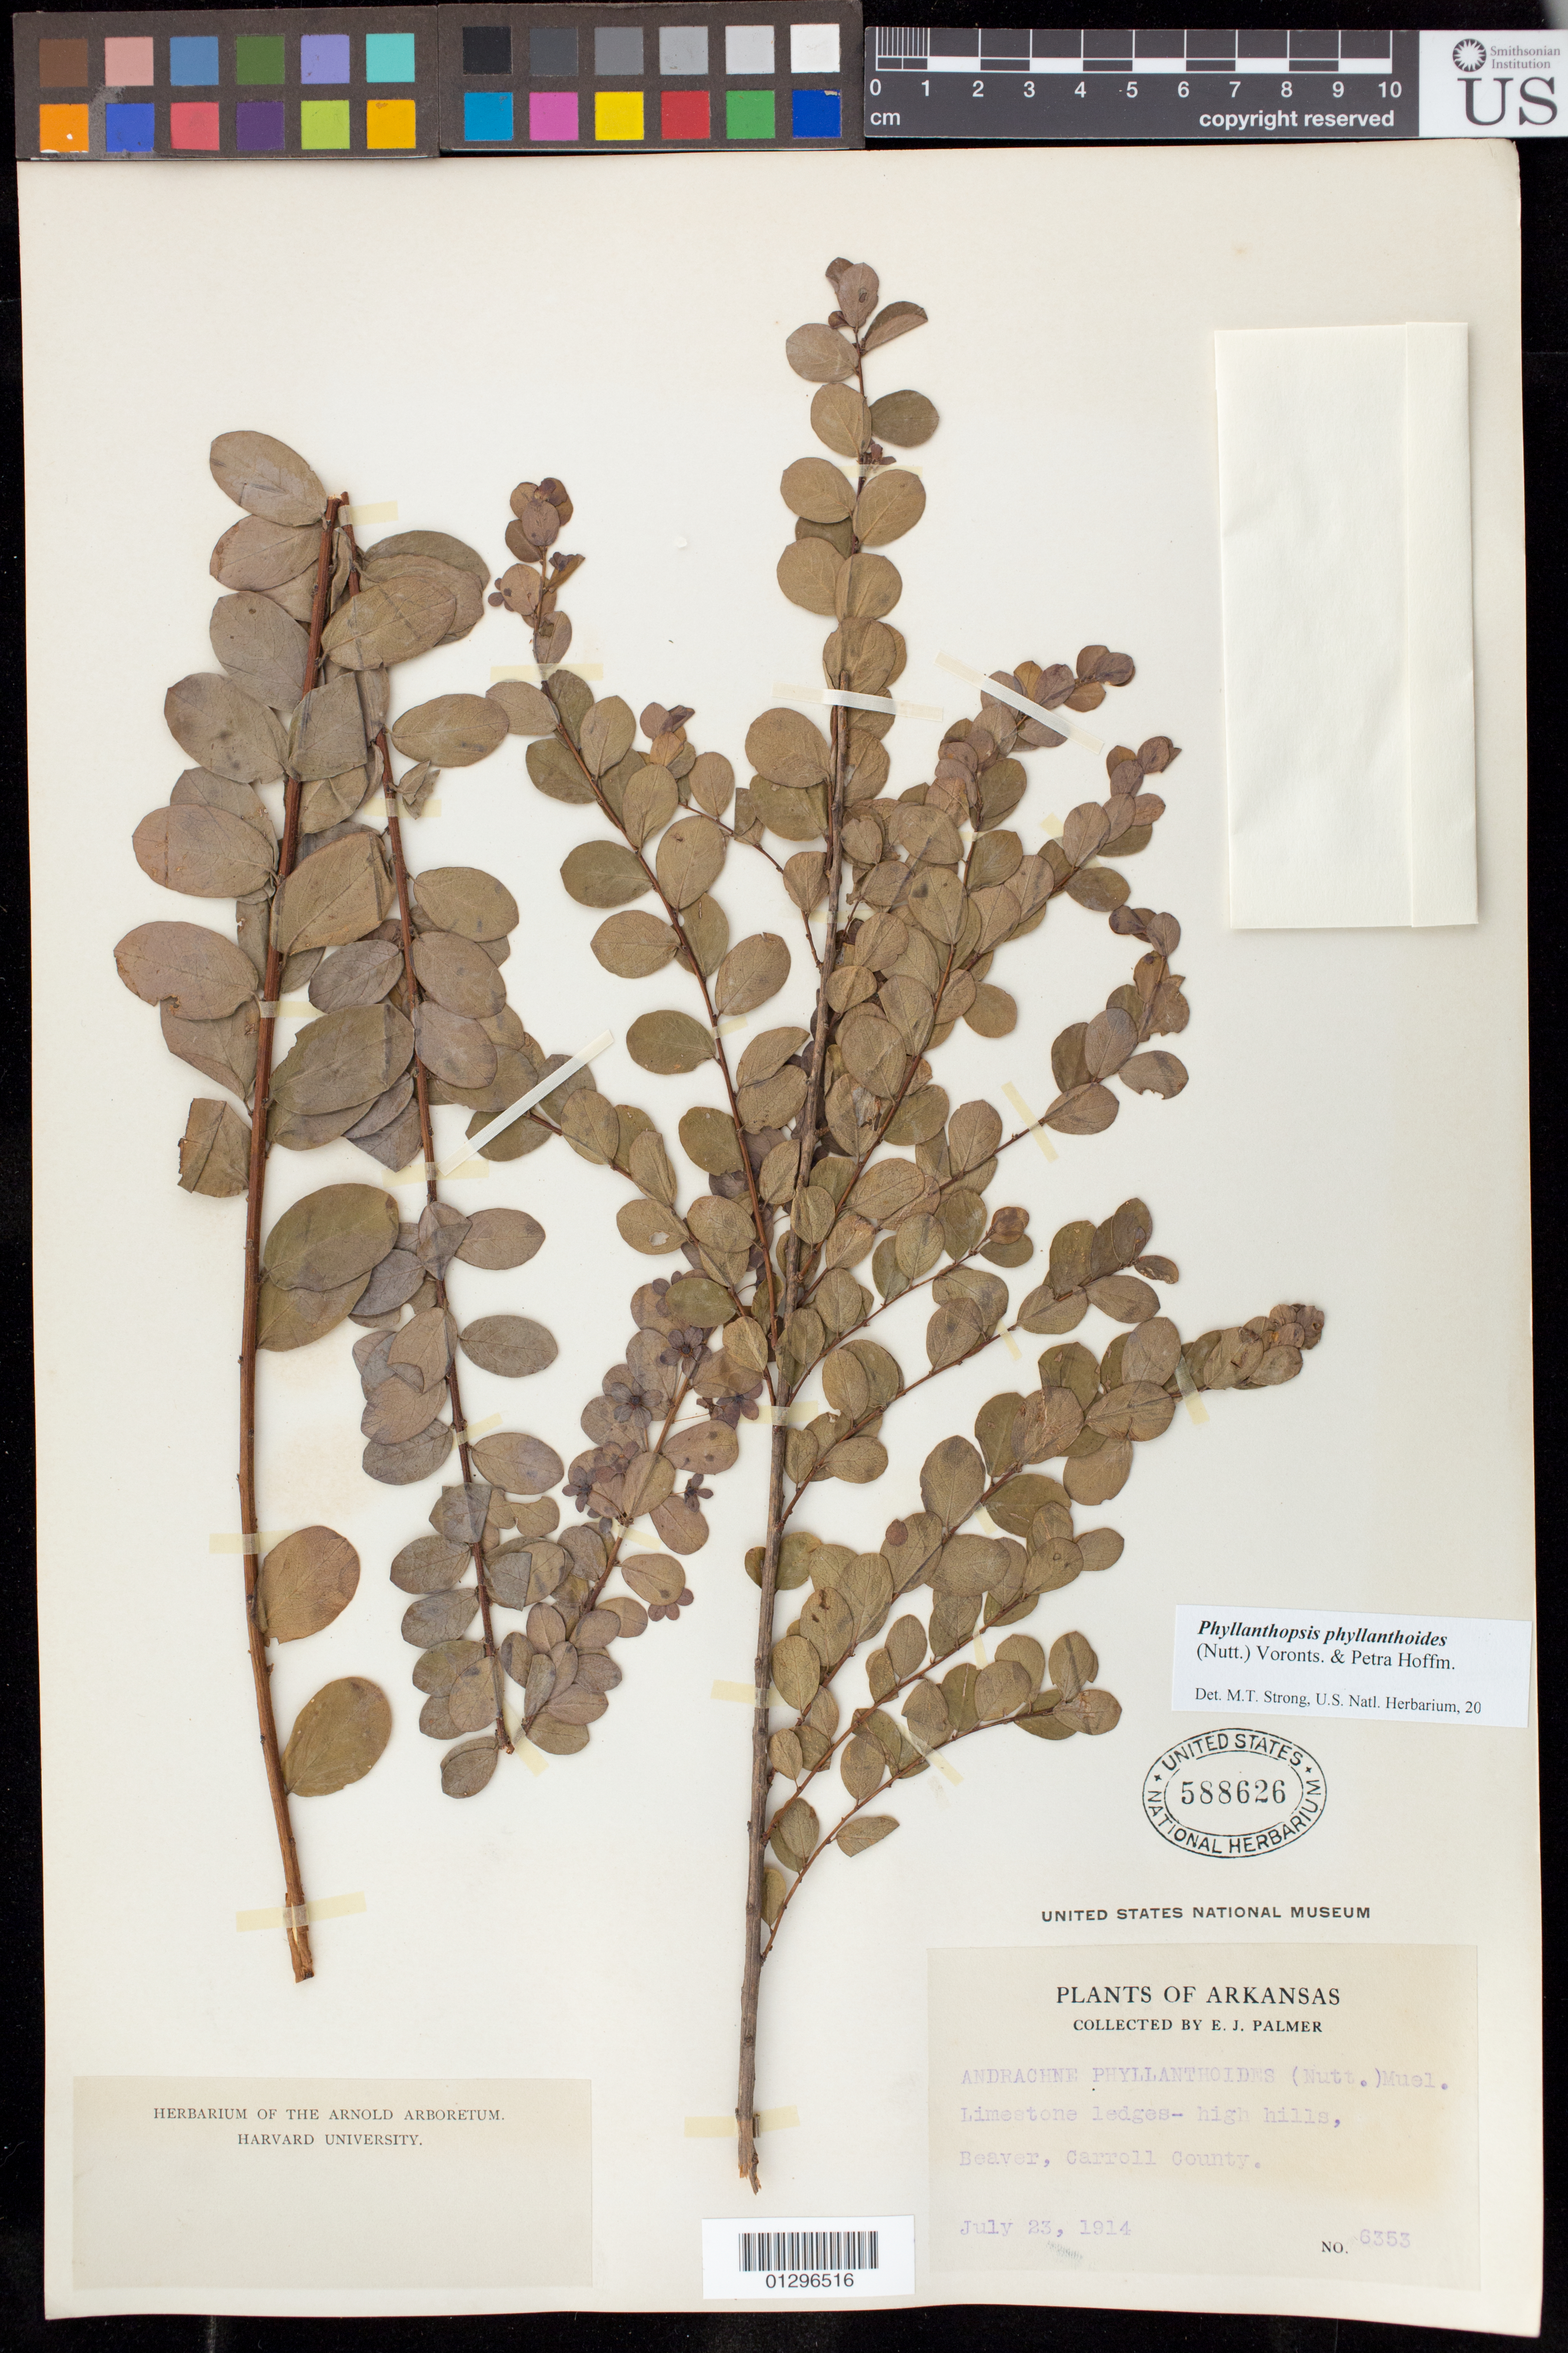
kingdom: Plantae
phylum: Tracheophyta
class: Magnoliopsida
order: Malpighiales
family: Phyllanthaceae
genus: Phyllanthopsis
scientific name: Phyllanthopsis phyllanthoides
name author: (Nutt.) Voronts. & Petra Hoffm.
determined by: Strong, M. T., (US), Smithsonian Institution - National Museum of Natural History (UNITED STATES)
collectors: E. J. Palmer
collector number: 6353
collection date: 1914-07-23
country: United States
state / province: Arkansas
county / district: Carroll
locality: Beaver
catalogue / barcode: US 588626